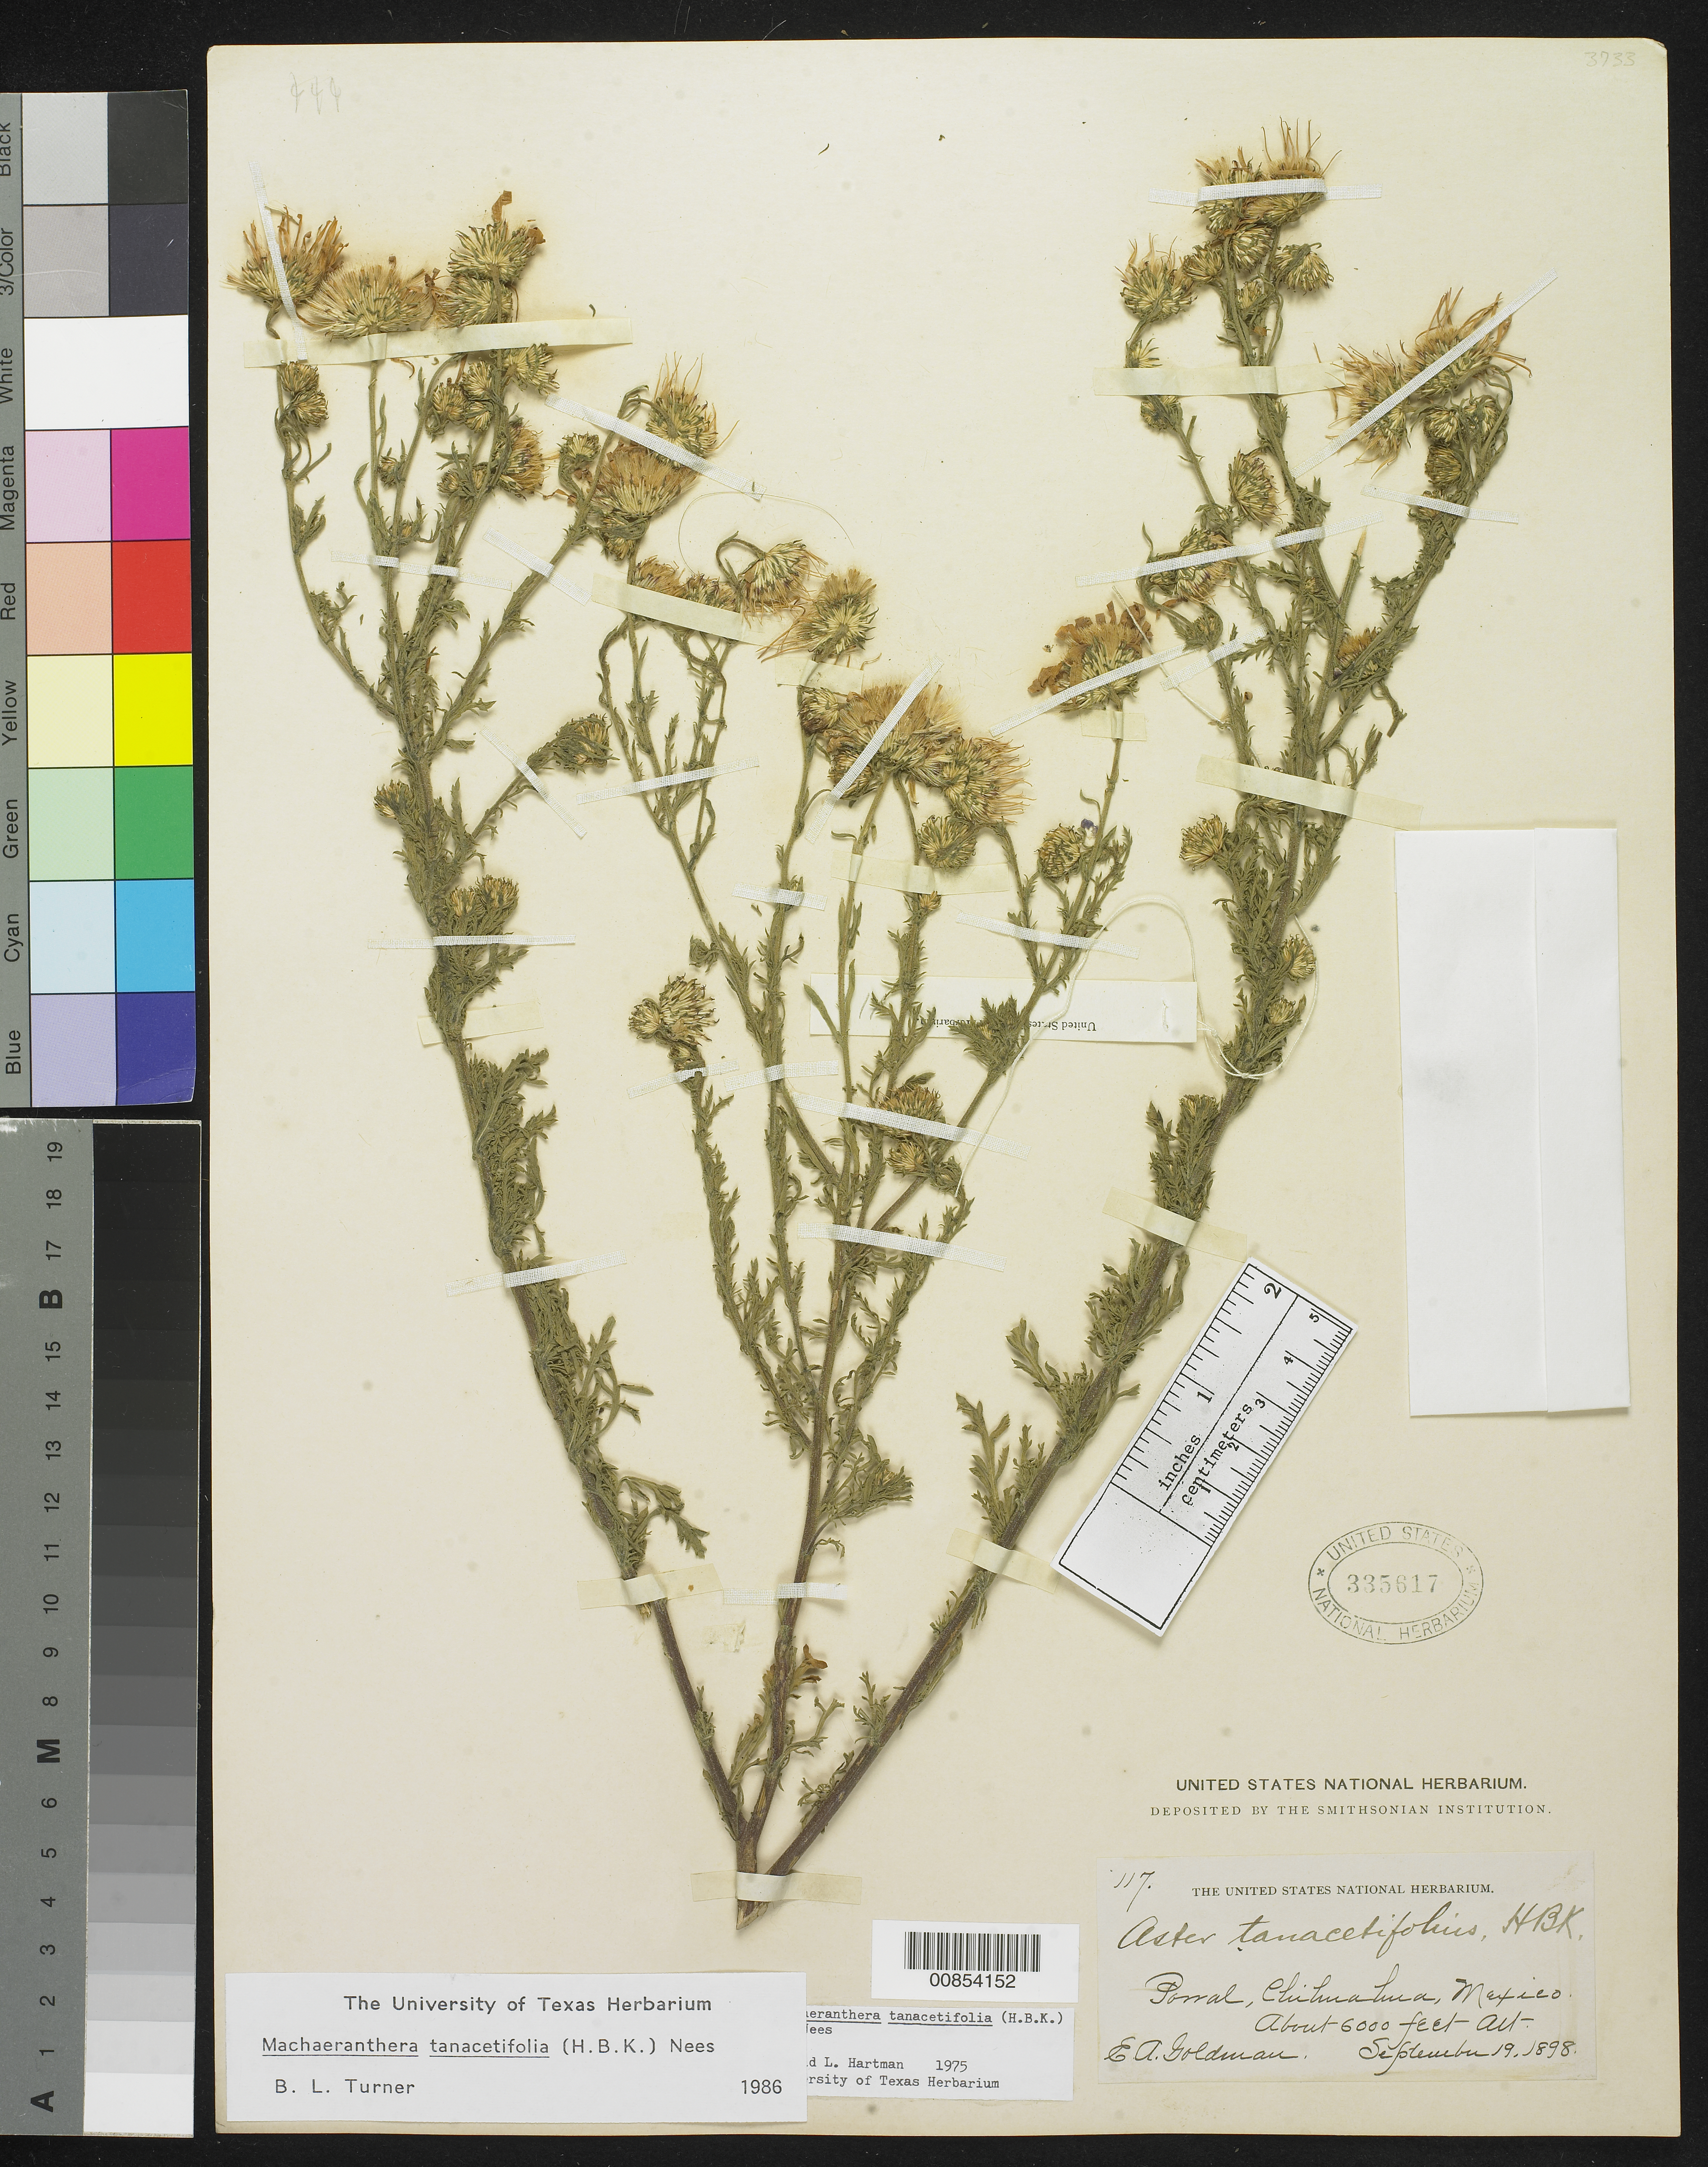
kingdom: Plantae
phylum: Tracheophyta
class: Magnoliopsida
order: Asterales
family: Asteraceae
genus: Machaeranthera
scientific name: Machaeranthera tanacetifolia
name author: (Kunth) Nees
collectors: E. A. Goldman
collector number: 117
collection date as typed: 19 Sep 1898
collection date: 1898-09-19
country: Mexico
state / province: Chihuahua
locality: Parral Chihuahua.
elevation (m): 1829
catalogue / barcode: US 335617